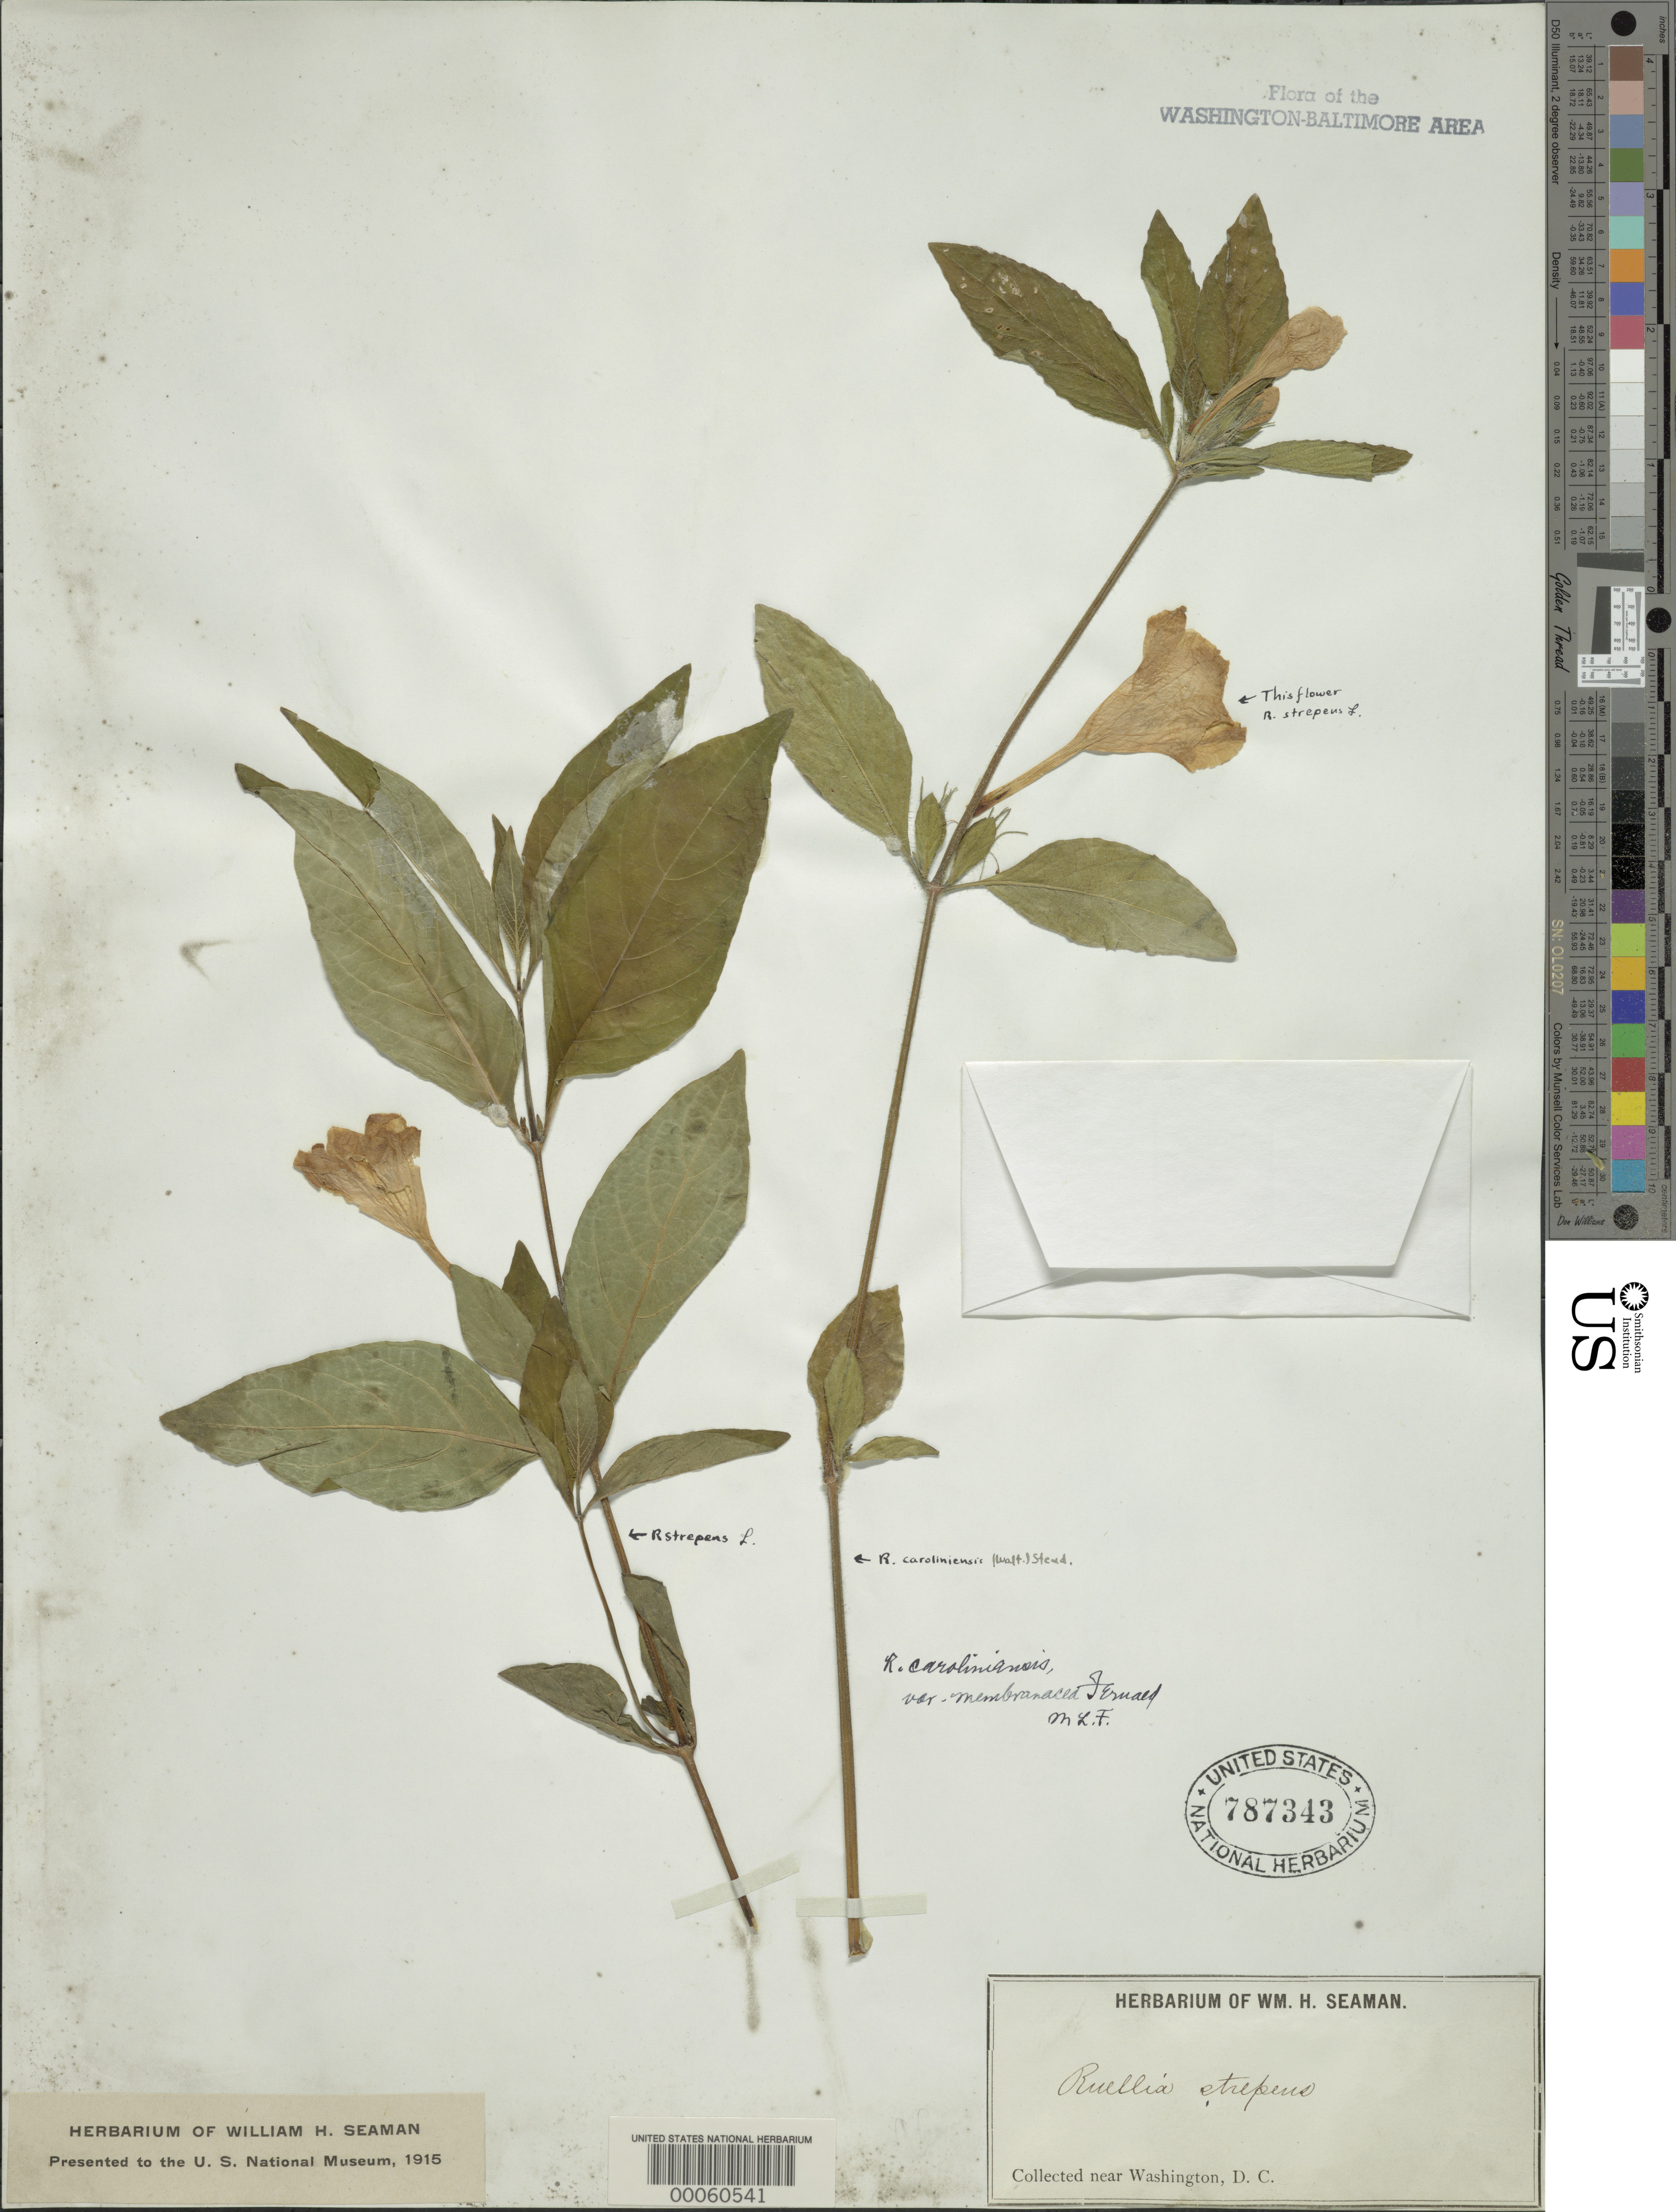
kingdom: Plantae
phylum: Tracheophyta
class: Magnoliopsida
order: Lamiales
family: Acanthaceae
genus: Ruellia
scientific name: Ruellia caroliniensis var. membranacea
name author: Fernald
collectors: W. Seaman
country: United States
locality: Near Washington DC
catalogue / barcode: US 787343